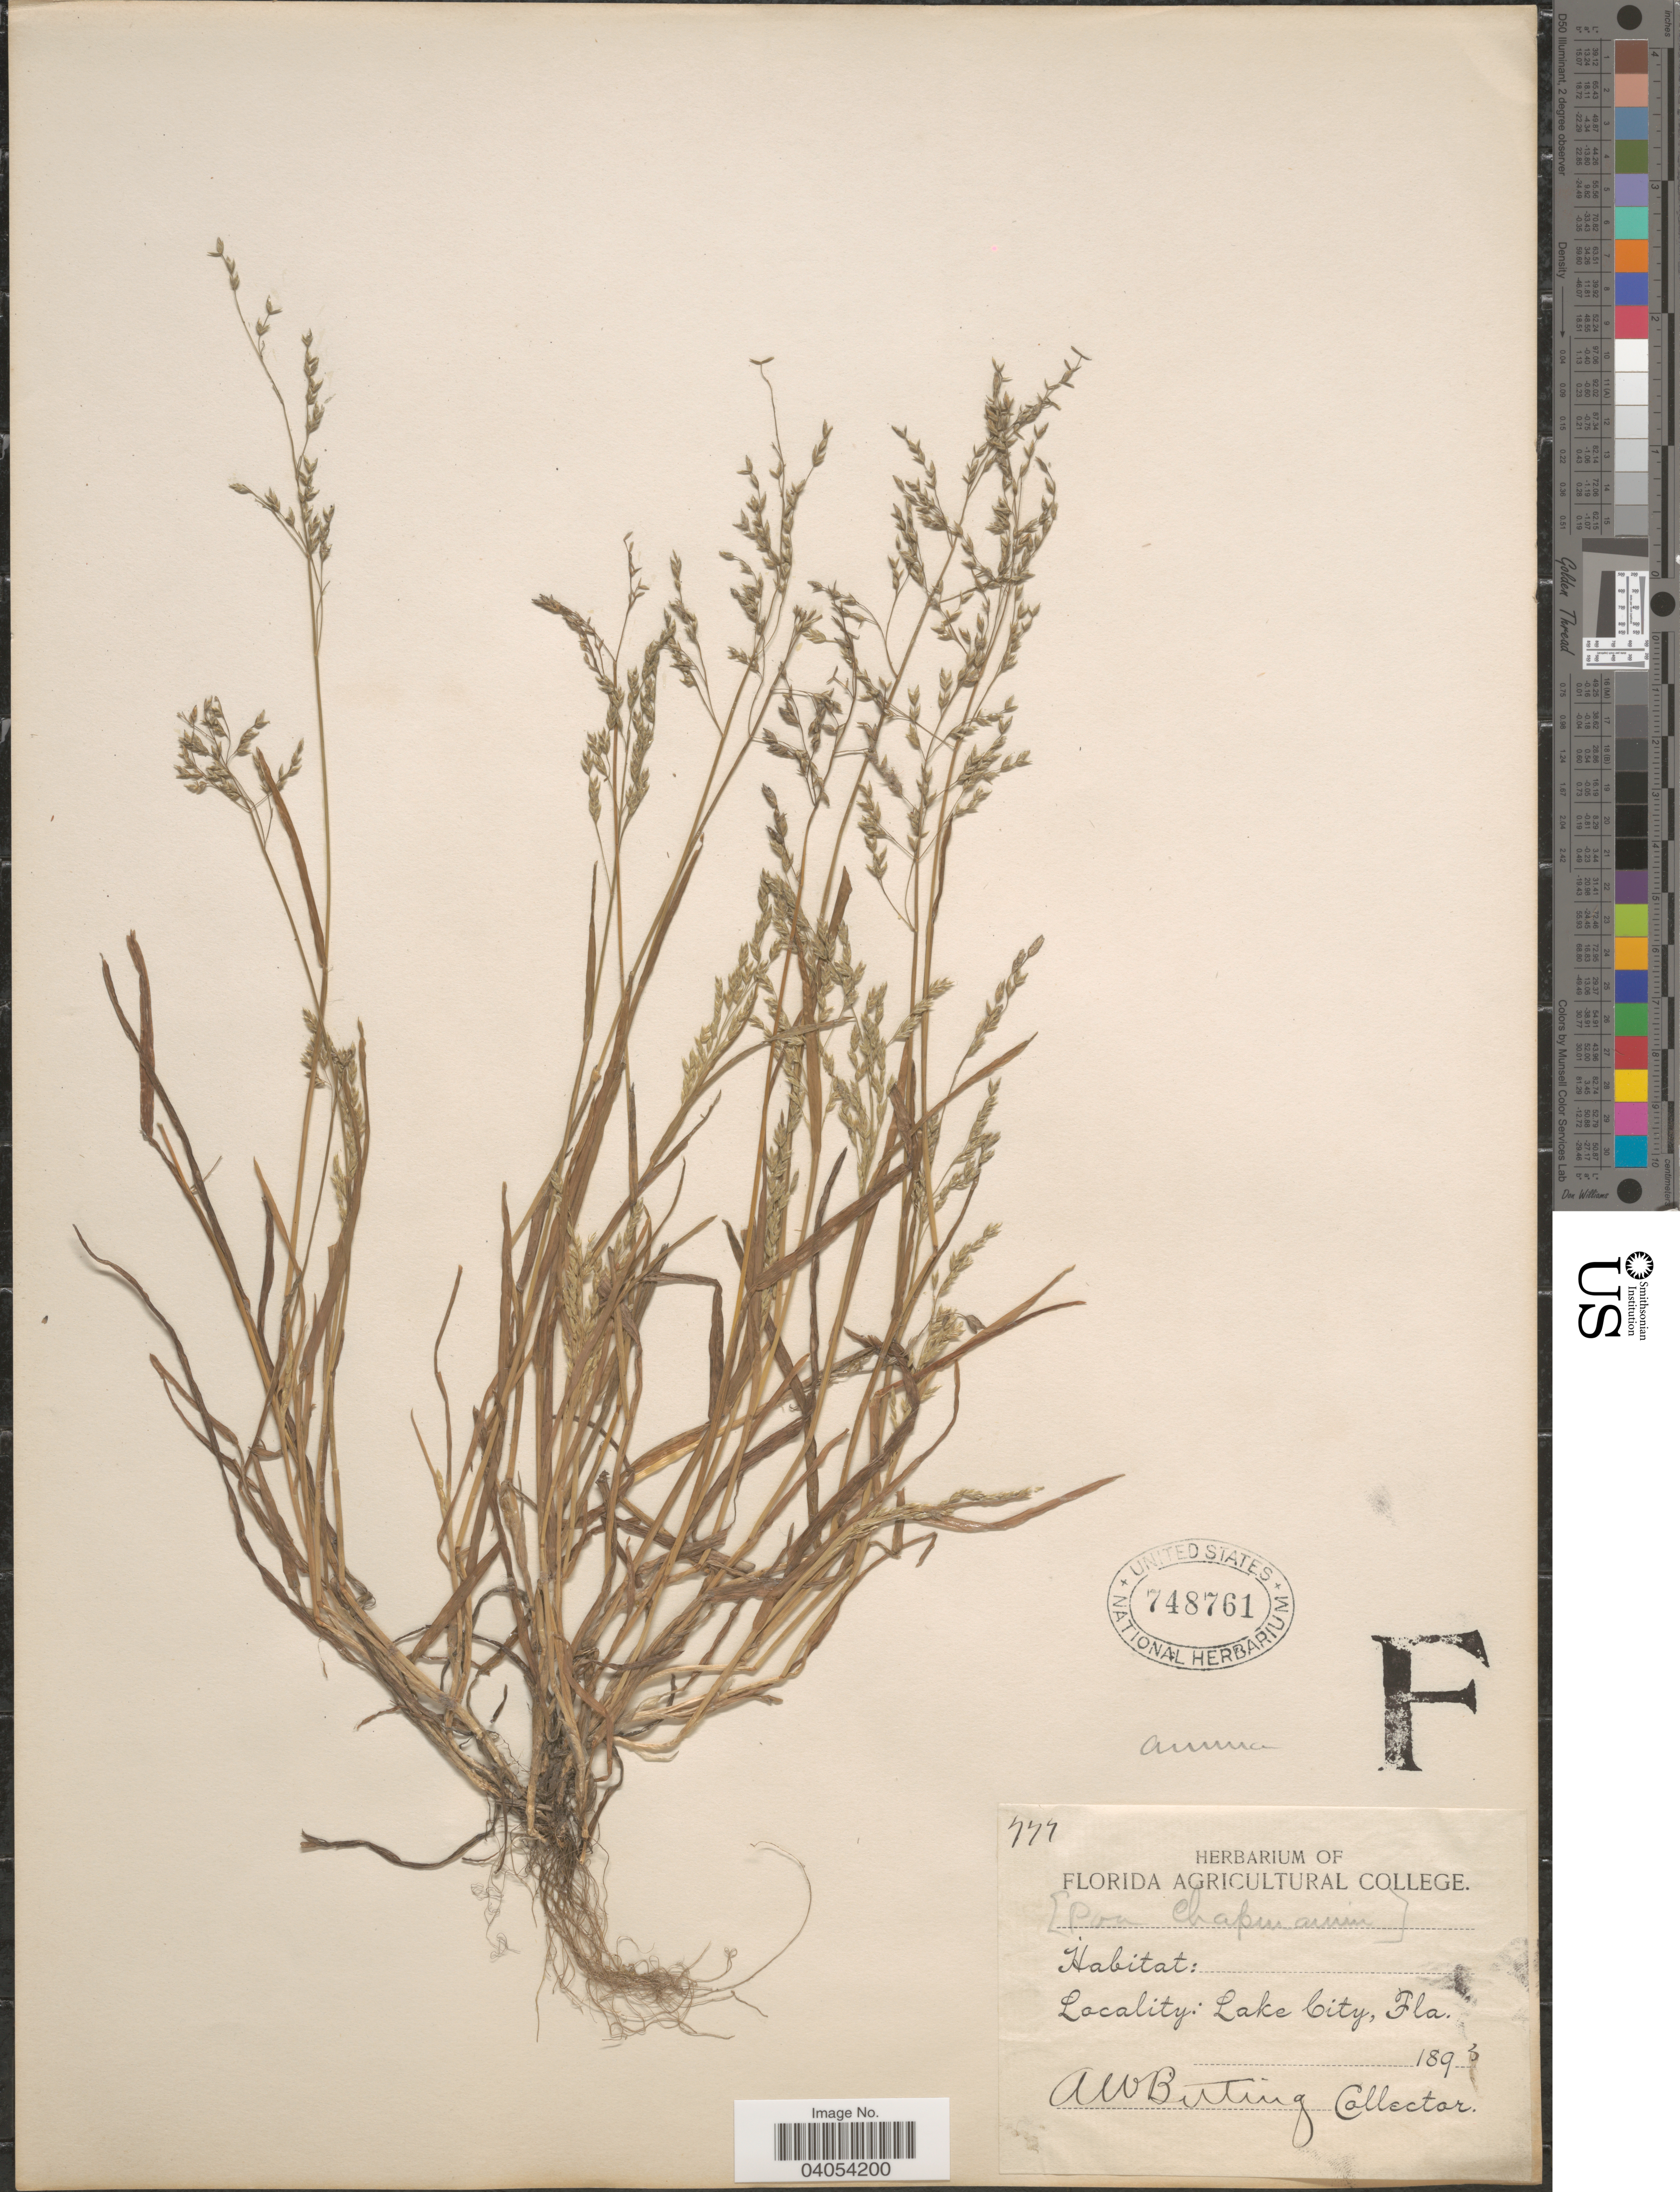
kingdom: Plantae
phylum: Tracheophyta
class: Liliopsida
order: Poales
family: Poaceae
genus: Poa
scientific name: Poa annua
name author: L.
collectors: A. Bitting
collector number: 777*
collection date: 1893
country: United States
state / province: Florida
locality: Lake City.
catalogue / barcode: US 748761